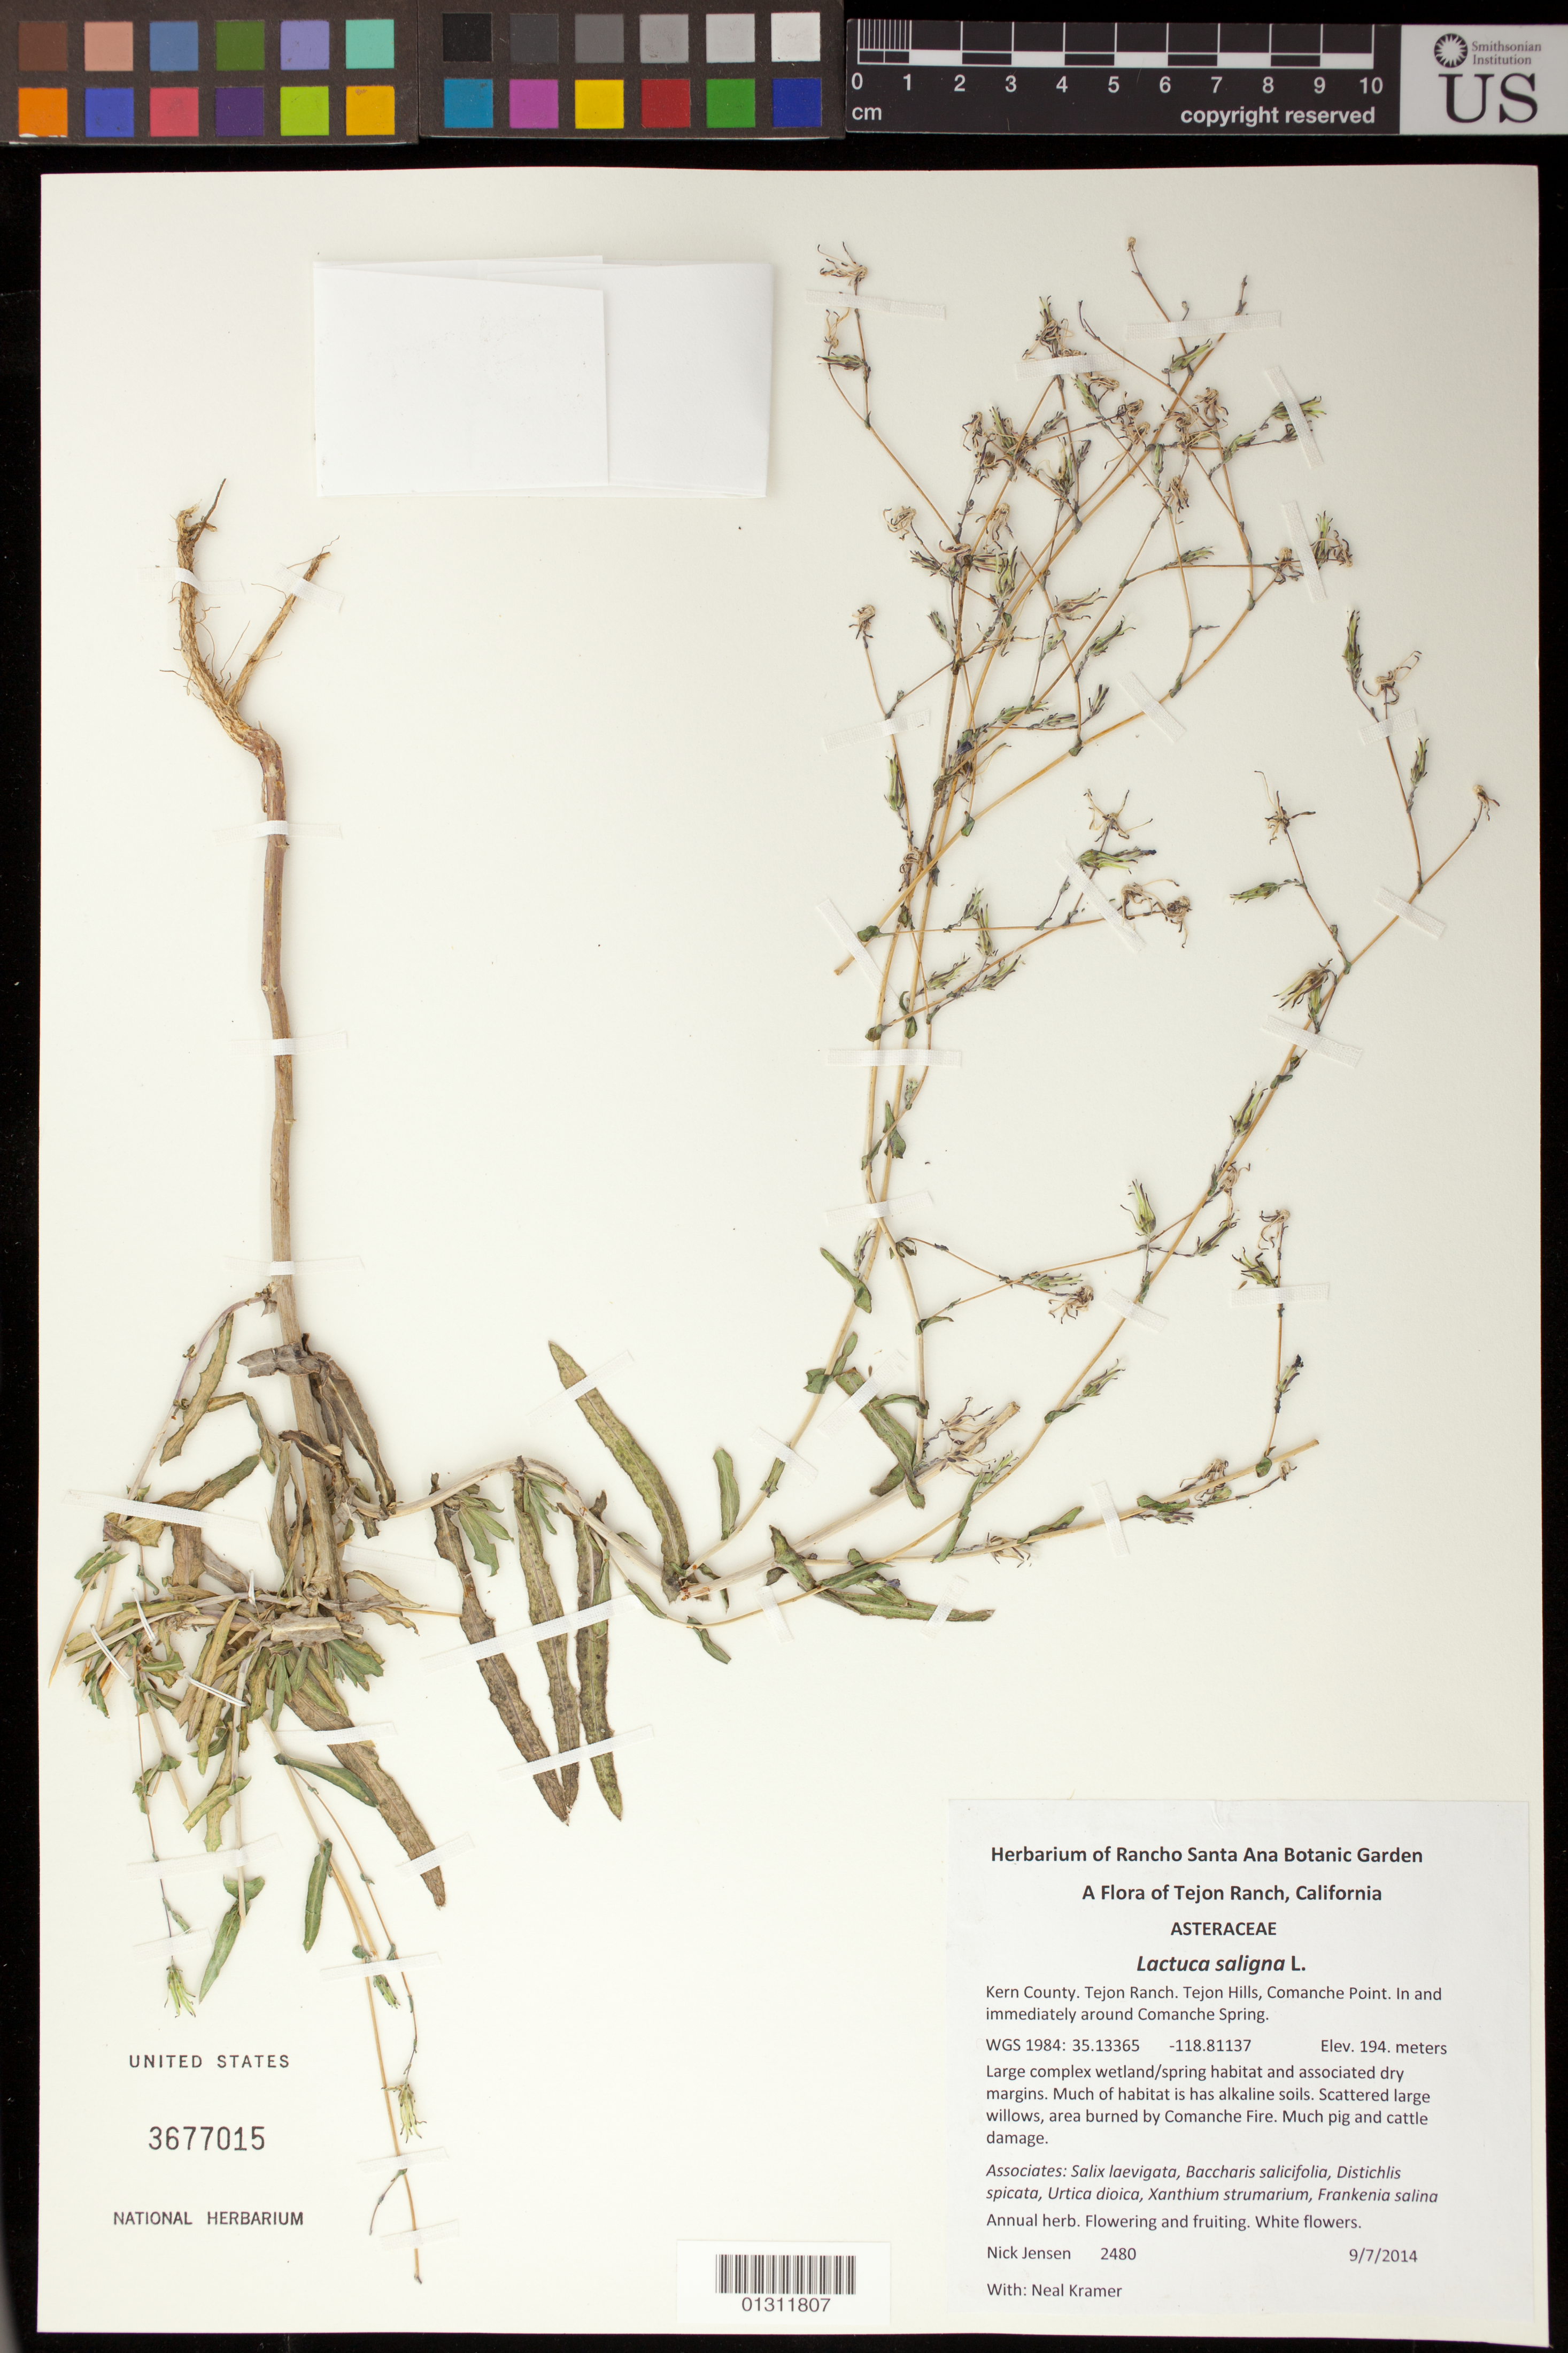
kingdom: Plantae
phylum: Tracheophyta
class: Magnoliopsida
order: Asterales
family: Asteraceae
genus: Lactuca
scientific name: Lactuca saligna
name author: L.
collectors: N. Jensen & N. Kramer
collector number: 2480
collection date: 2014-09-07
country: United States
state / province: California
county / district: Kern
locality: Tejon Ranch, Tejon Hills, Compache Point, around Compache Spring.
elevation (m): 194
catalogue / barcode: US 3677015